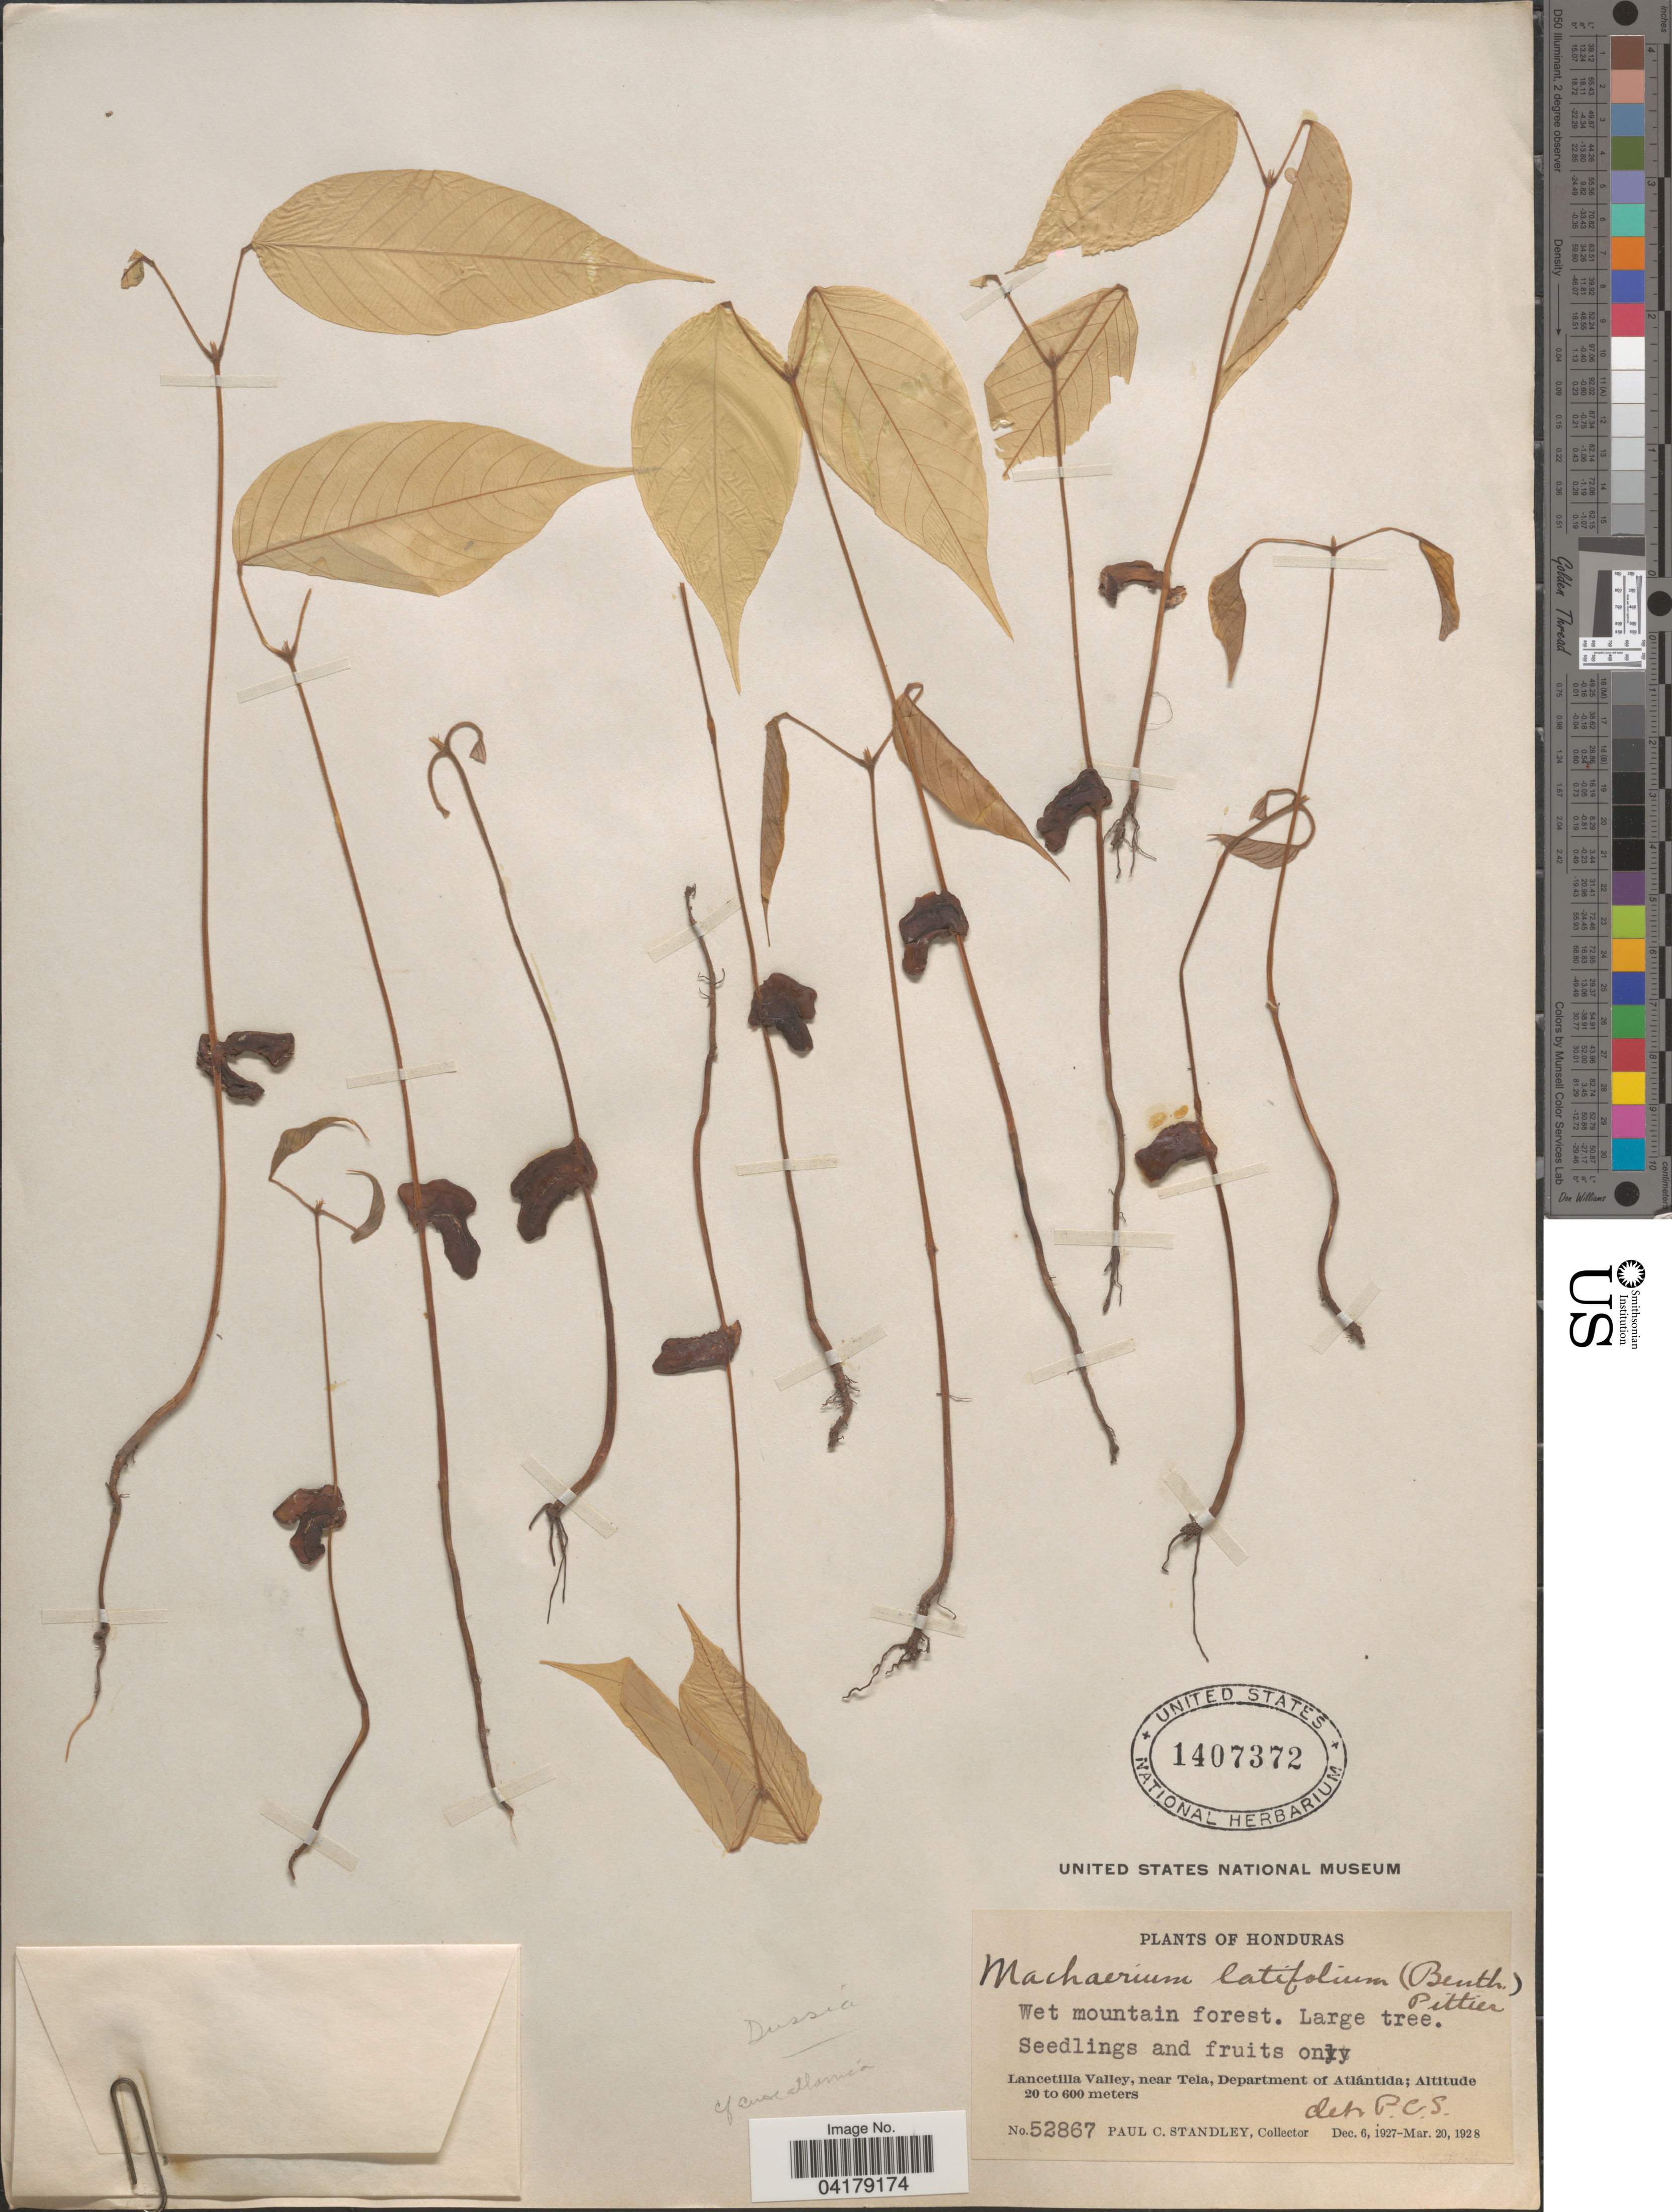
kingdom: Plantae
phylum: Tracheophyta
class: Magnoliopsida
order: Fabales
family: Fabaceae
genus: Dussia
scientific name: Dussia sp.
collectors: P. C. Standley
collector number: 52867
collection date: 1927-12-06/1928-03-20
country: Honduras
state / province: Atlantida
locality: Lancetilla Valley, near Tela, Department of Atlántida.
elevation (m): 20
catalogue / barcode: US 1407372